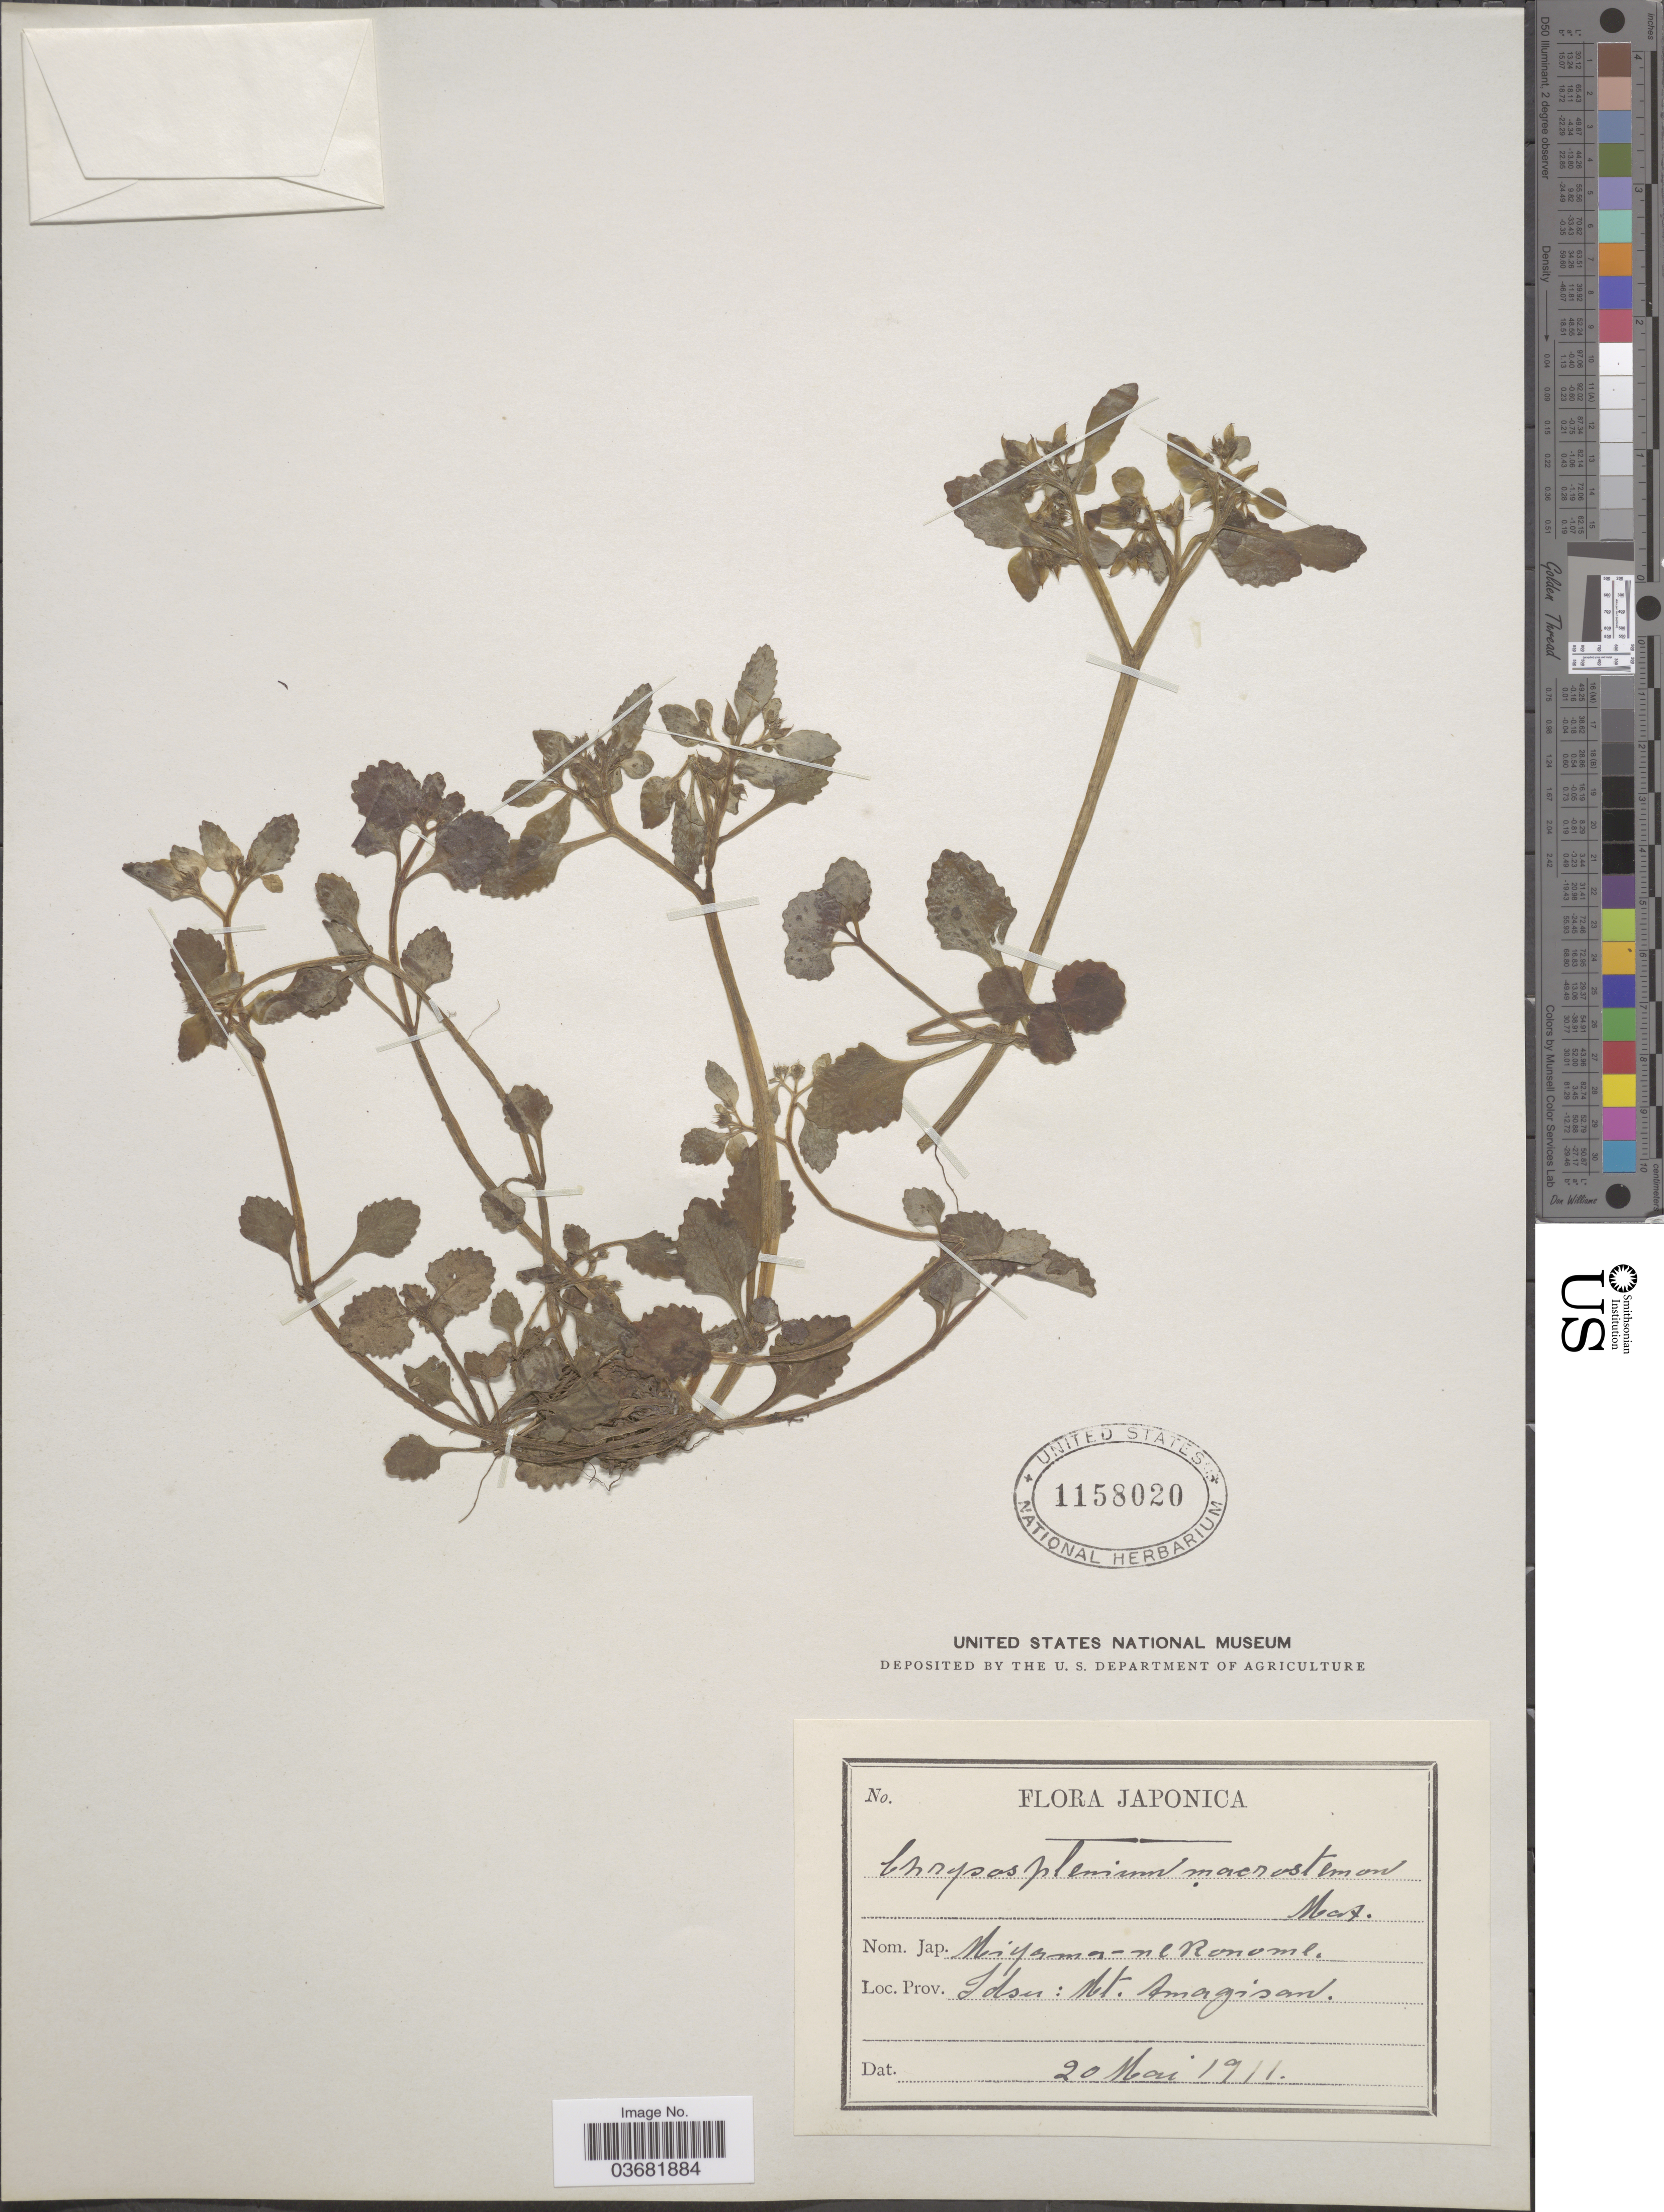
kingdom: Plantae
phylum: Tracheophyta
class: Magnoliopsida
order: Saxifragales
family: Saxifragaceae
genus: Chrysosplenium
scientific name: Chrysosplenium macrostemon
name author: Maxim. ex Franch. & Sav.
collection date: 1911-05-20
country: Japan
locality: Japonica. Prov. Idsu : Mt. Amagisan.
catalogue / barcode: US 1158020